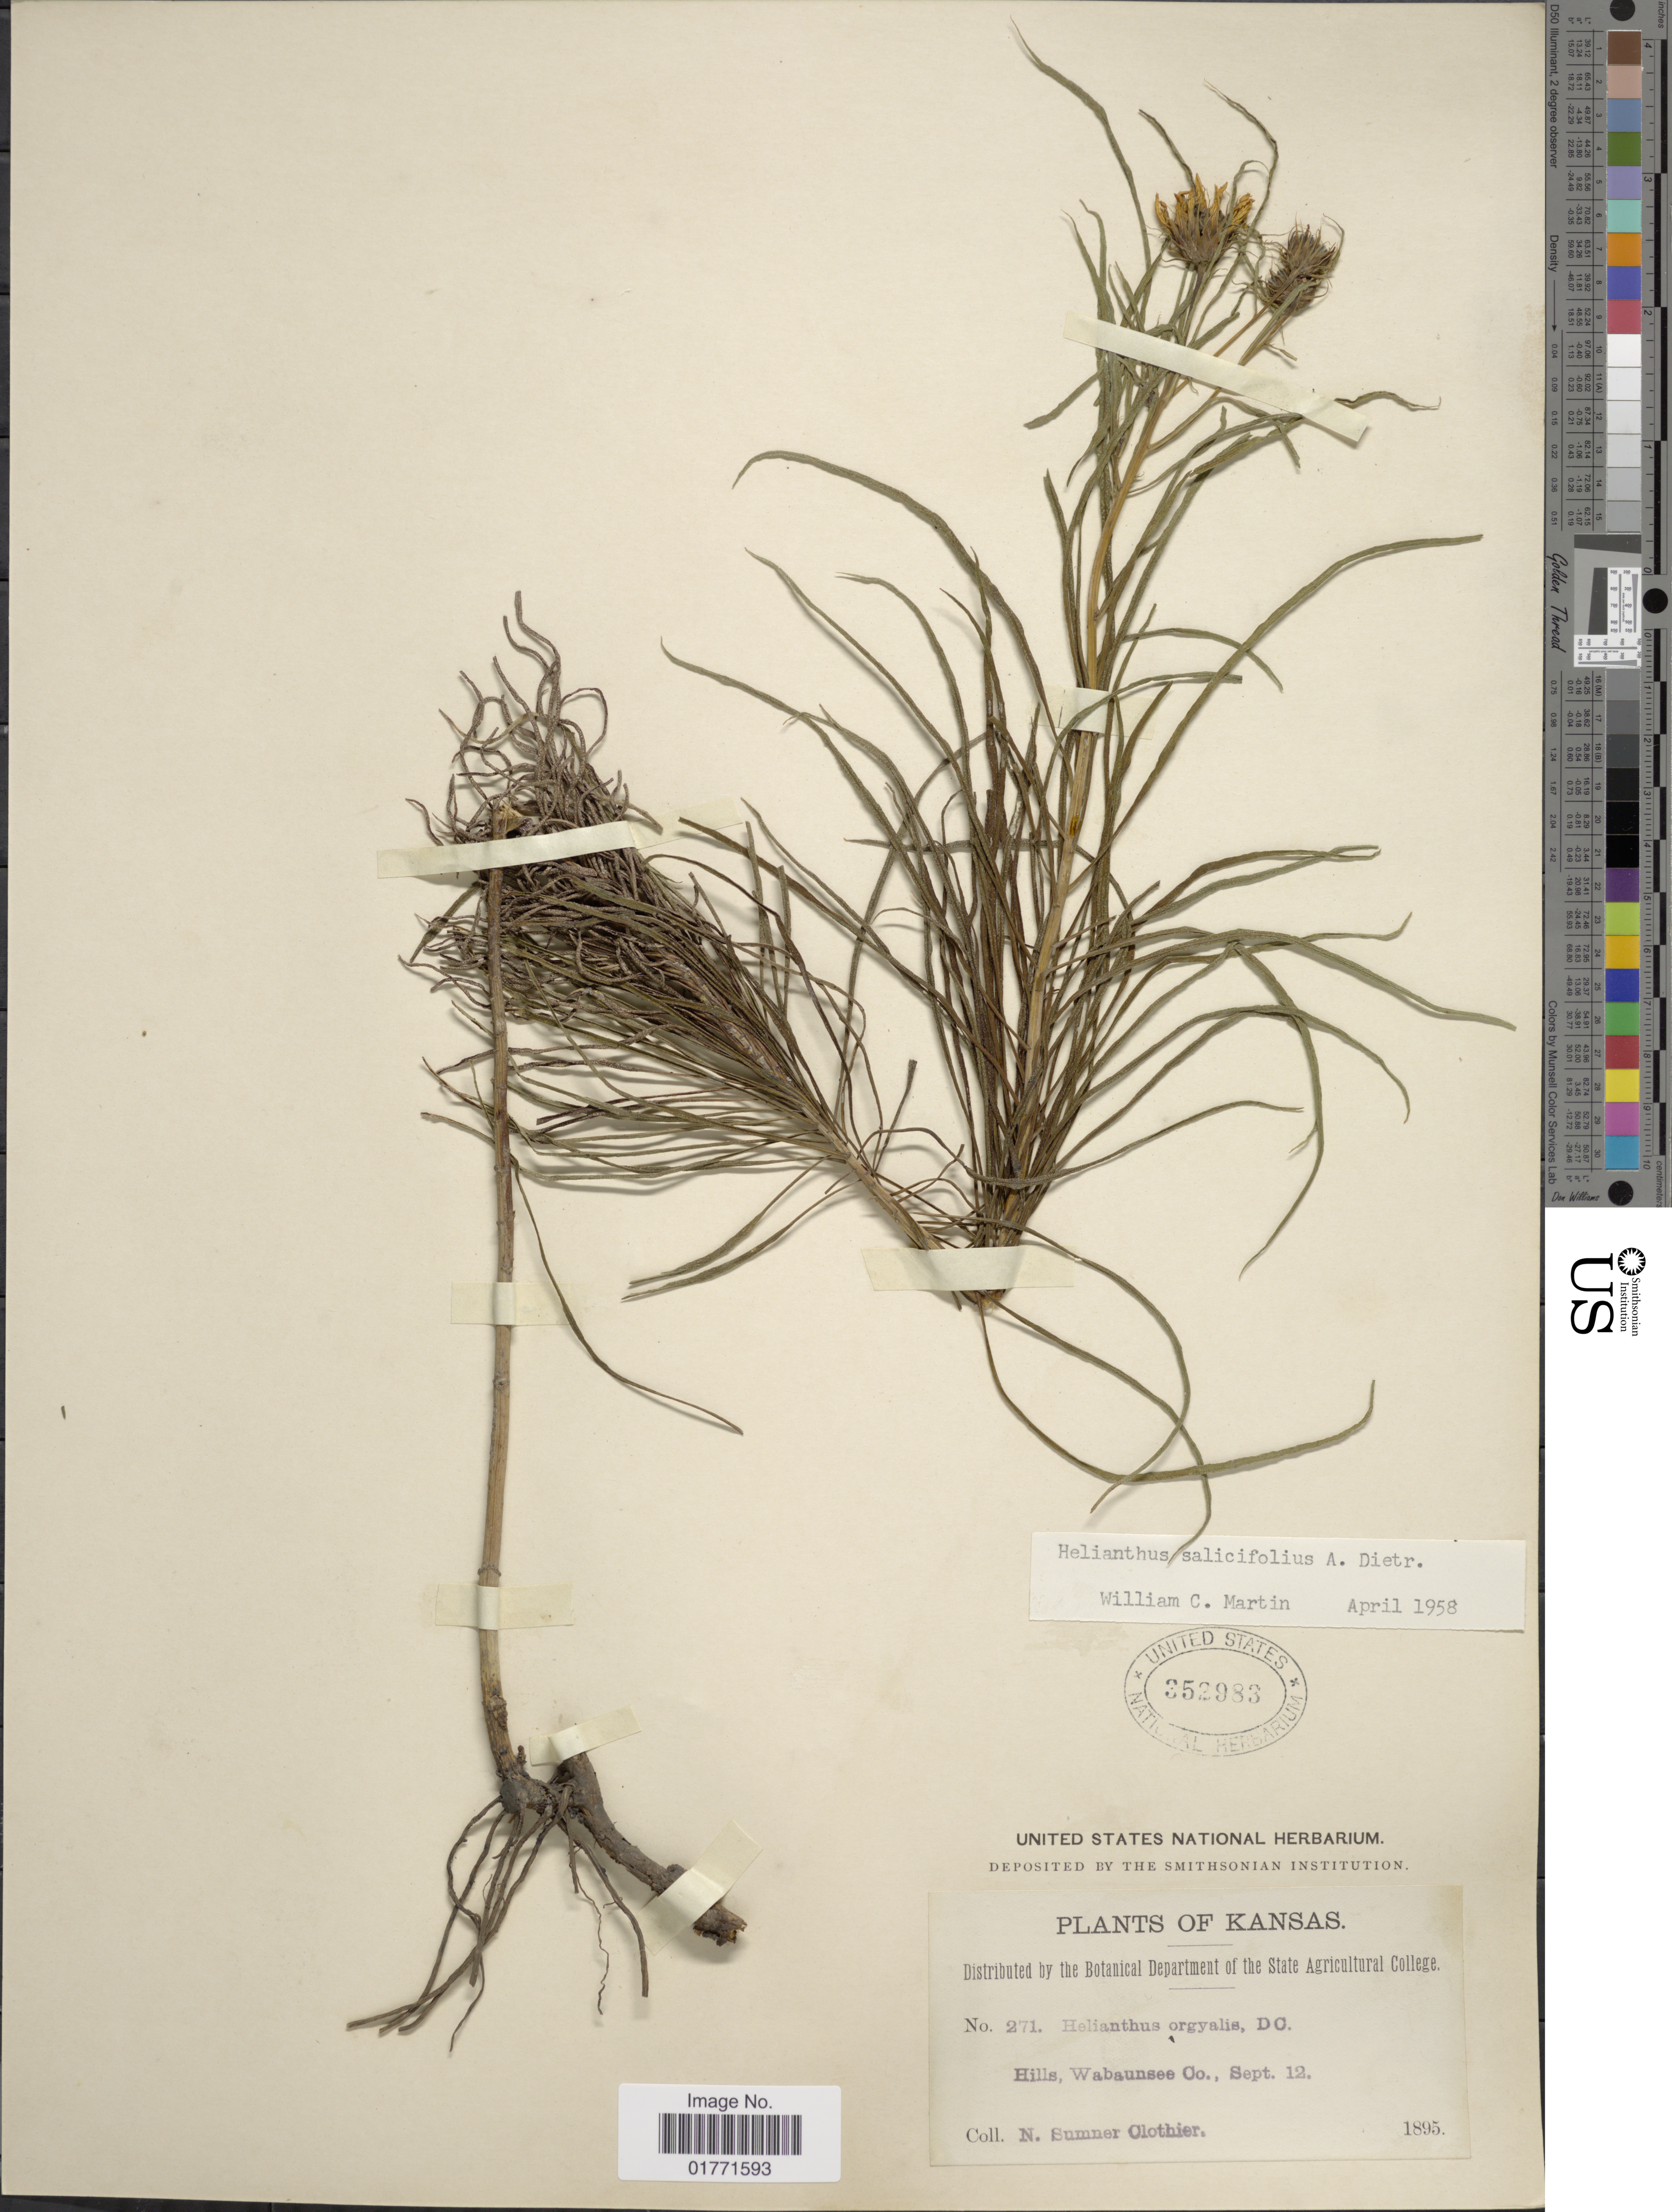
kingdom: Plantae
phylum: Tracheophyta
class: Magnoliopsida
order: Asterales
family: Asteraceae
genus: Helianthus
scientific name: Helianthus salicifolius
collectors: N. Olothier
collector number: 271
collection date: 1895-09-12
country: United States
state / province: Kansas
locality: Hills, Wabaunsee Co.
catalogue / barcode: US 352983